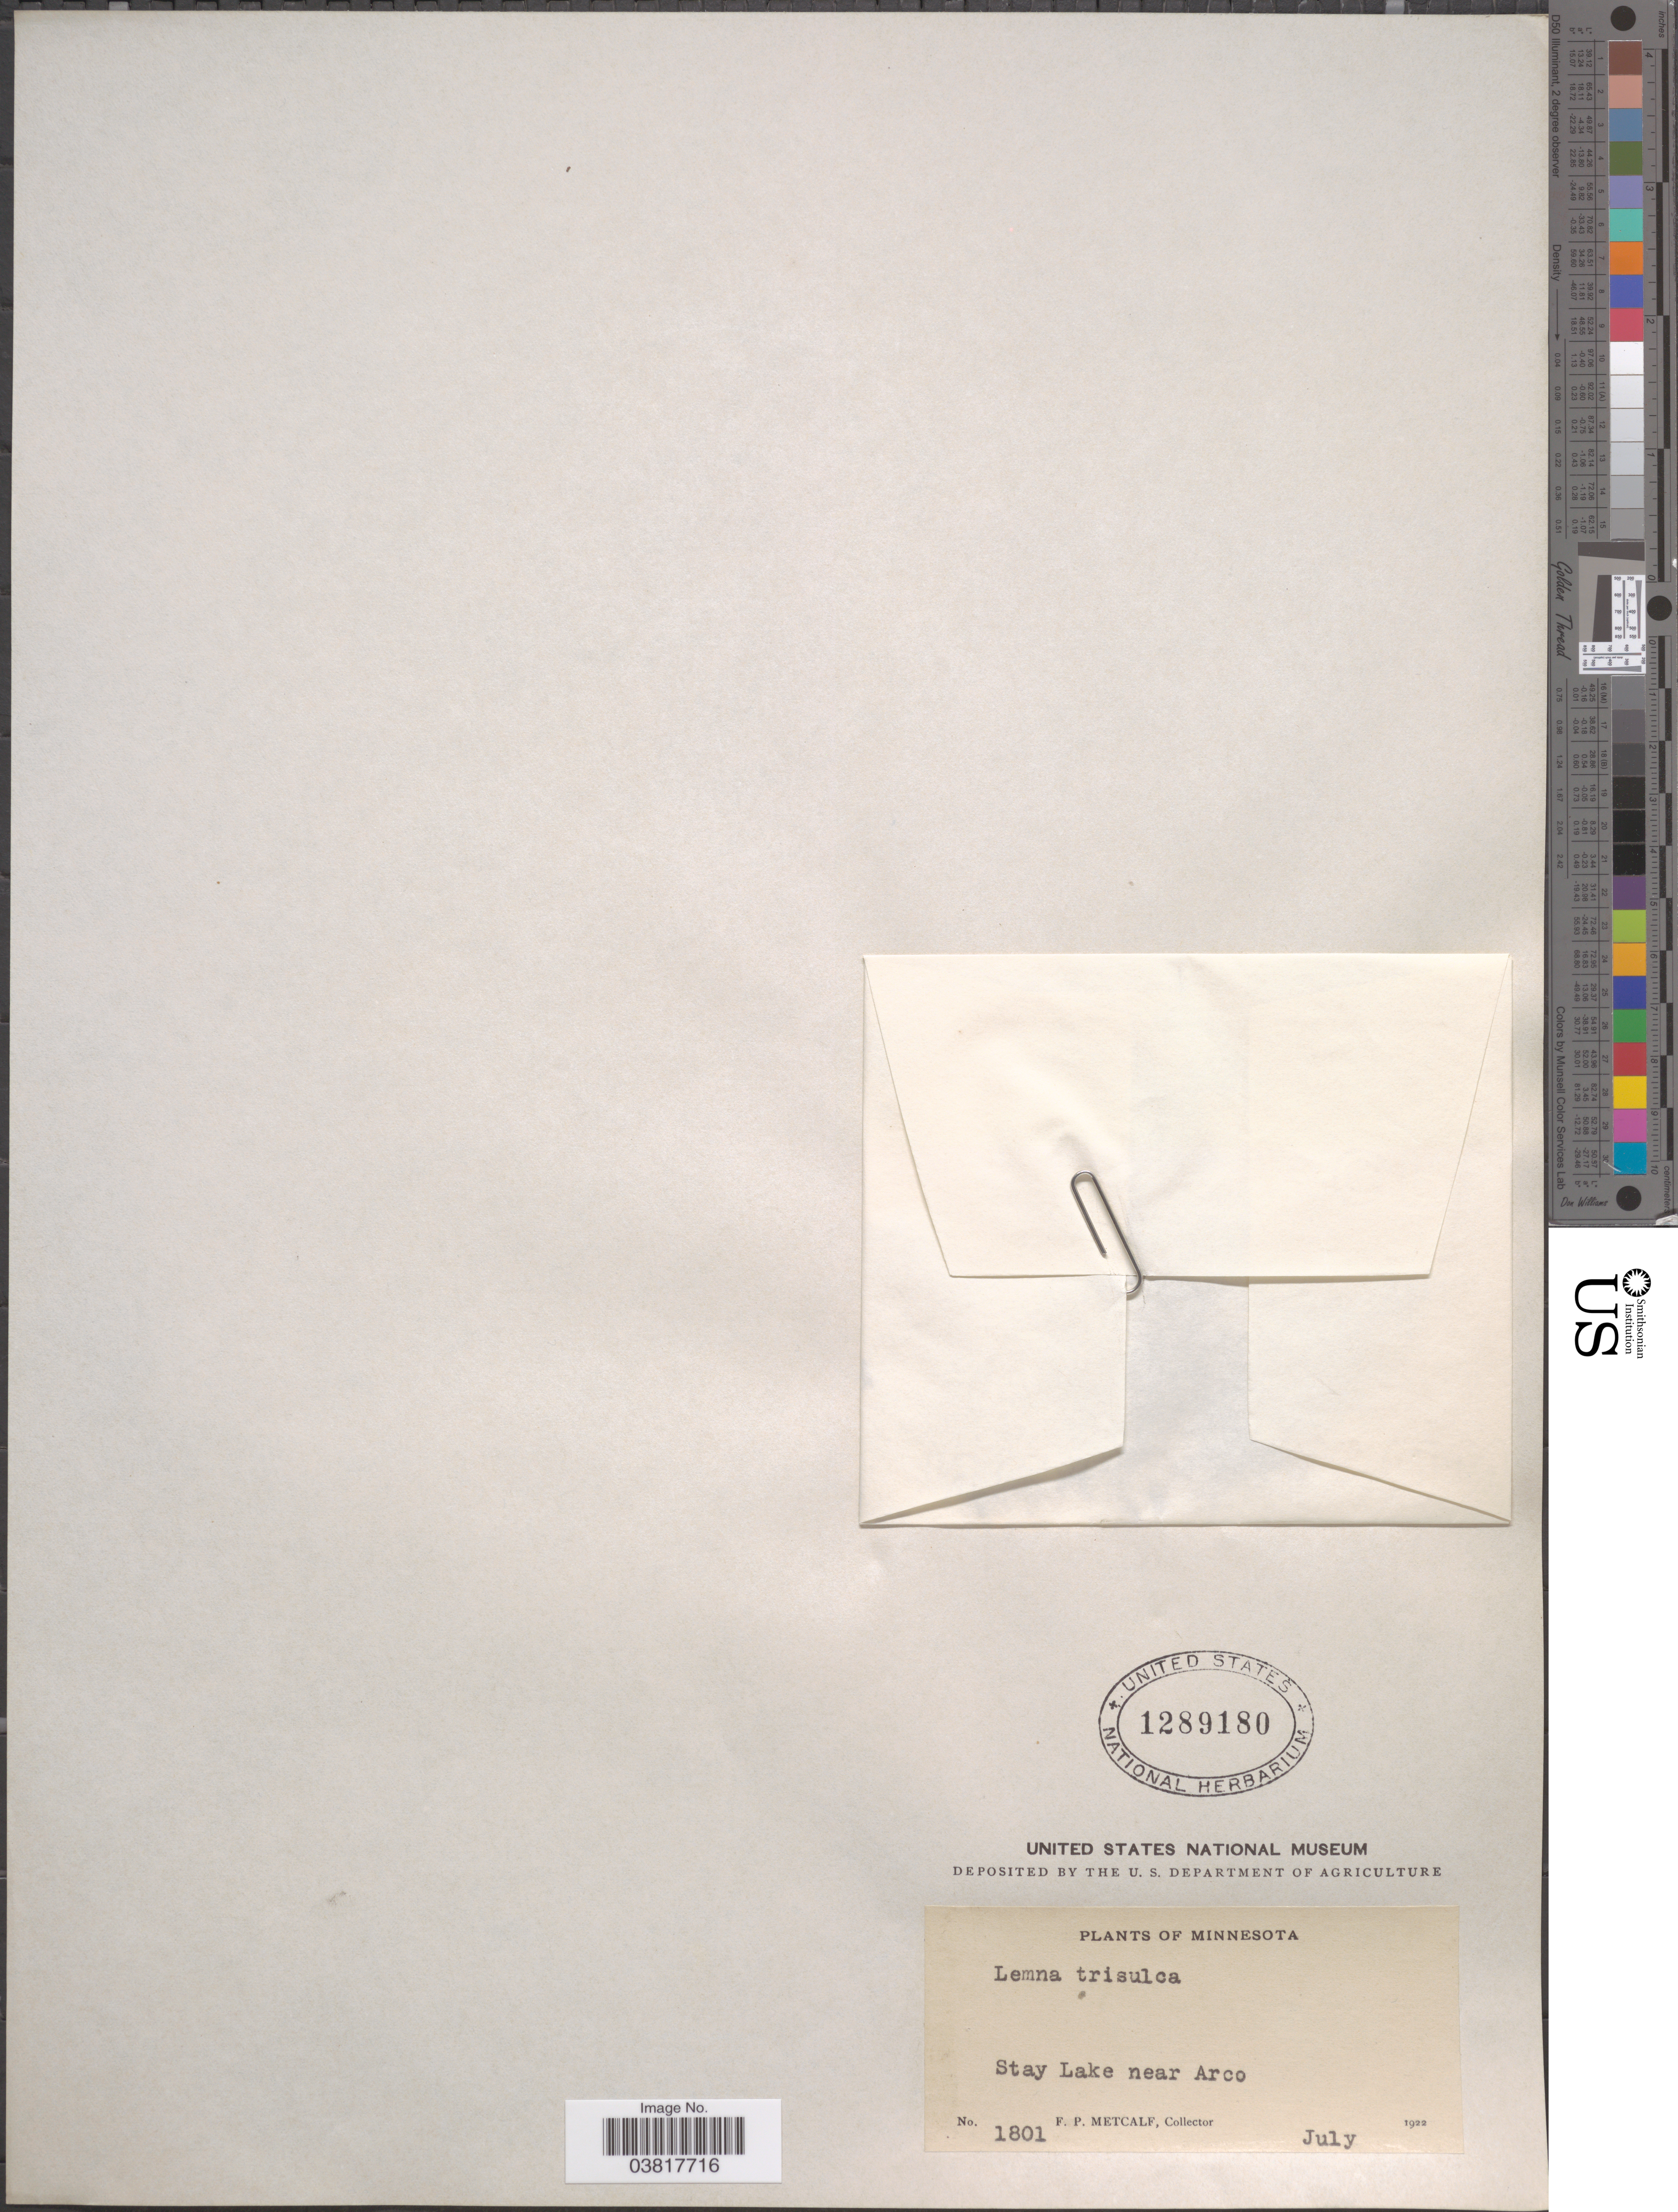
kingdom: Plantae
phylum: Tracheophyta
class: Liliopsida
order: Alismatales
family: Araceae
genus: Lemna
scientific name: Lemna trisulca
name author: L.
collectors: F. Metcalf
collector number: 1801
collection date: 1922-07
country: United States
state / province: Minnesota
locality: Stay Lake near Arco.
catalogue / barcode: US 1289180